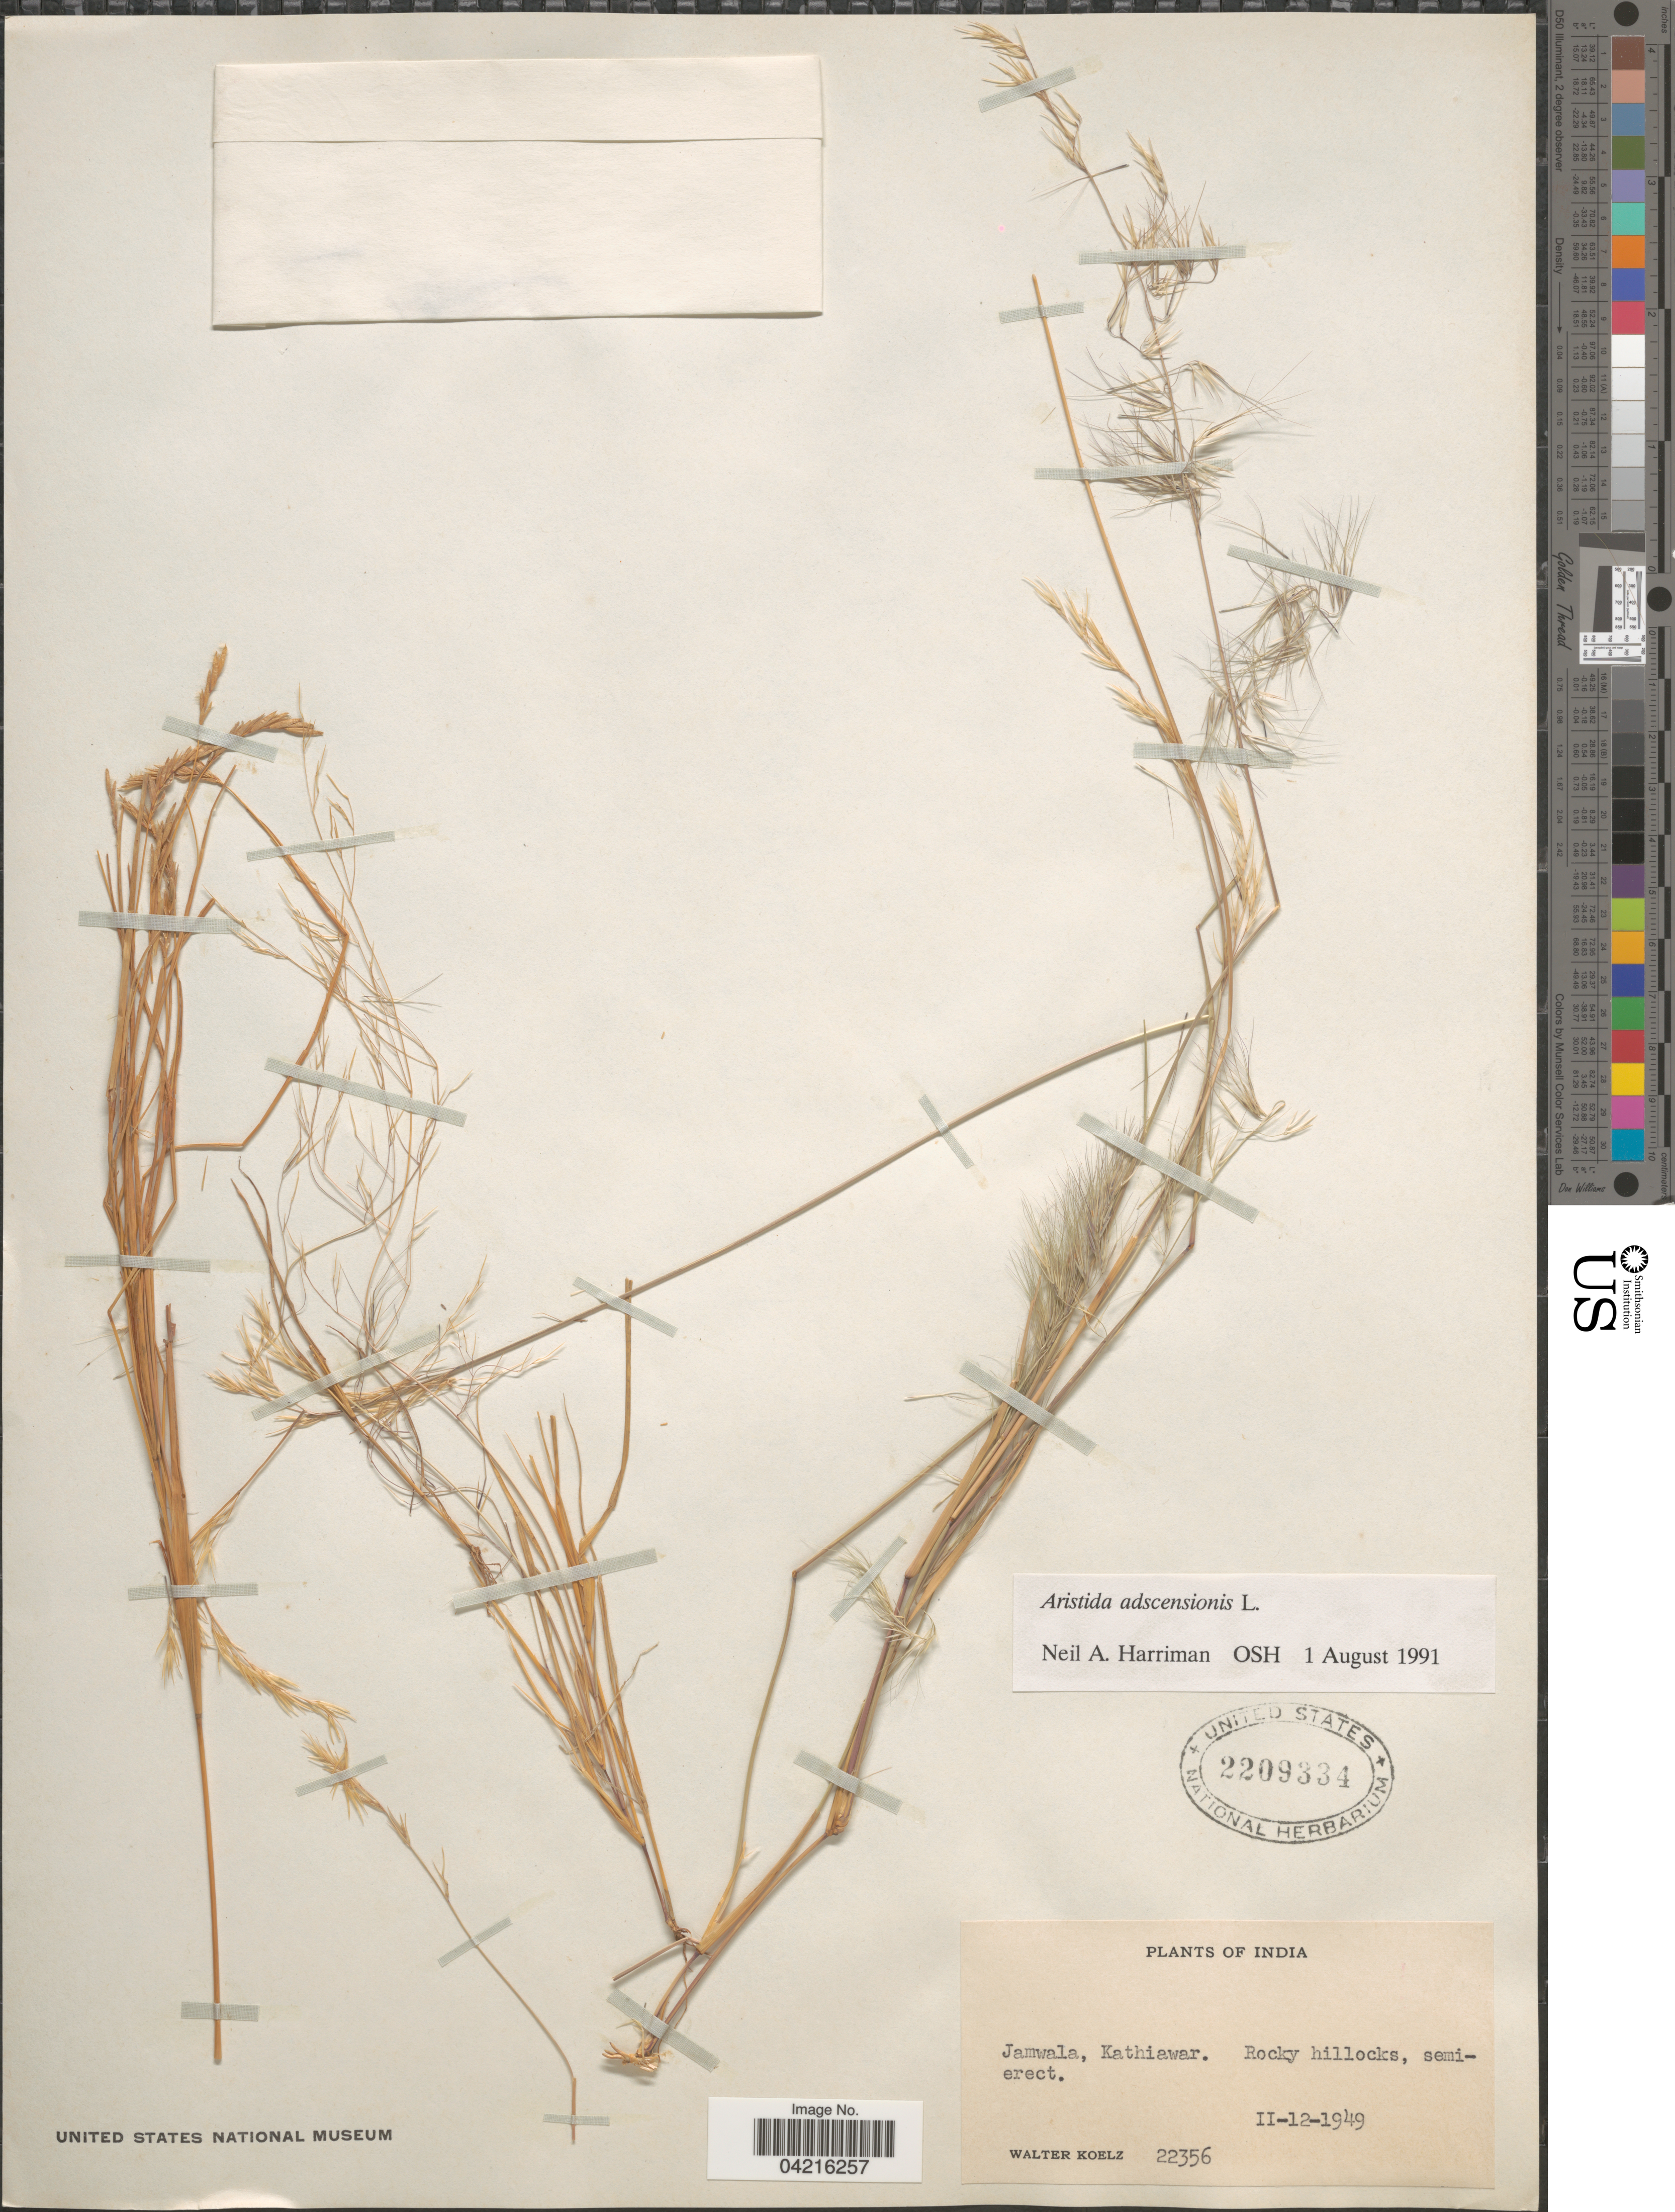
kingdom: Plantae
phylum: Tracheophyta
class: Liliopsida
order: Poales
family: Poaceae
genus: Aristida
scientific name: Aristida adscensionis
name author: L.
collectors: W. N. Koelz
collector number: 22356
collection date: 1949-12-11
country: India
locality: Jamwala, Kathiawar. Rocky hillocks, semi-erect.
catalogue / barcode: US 2209334